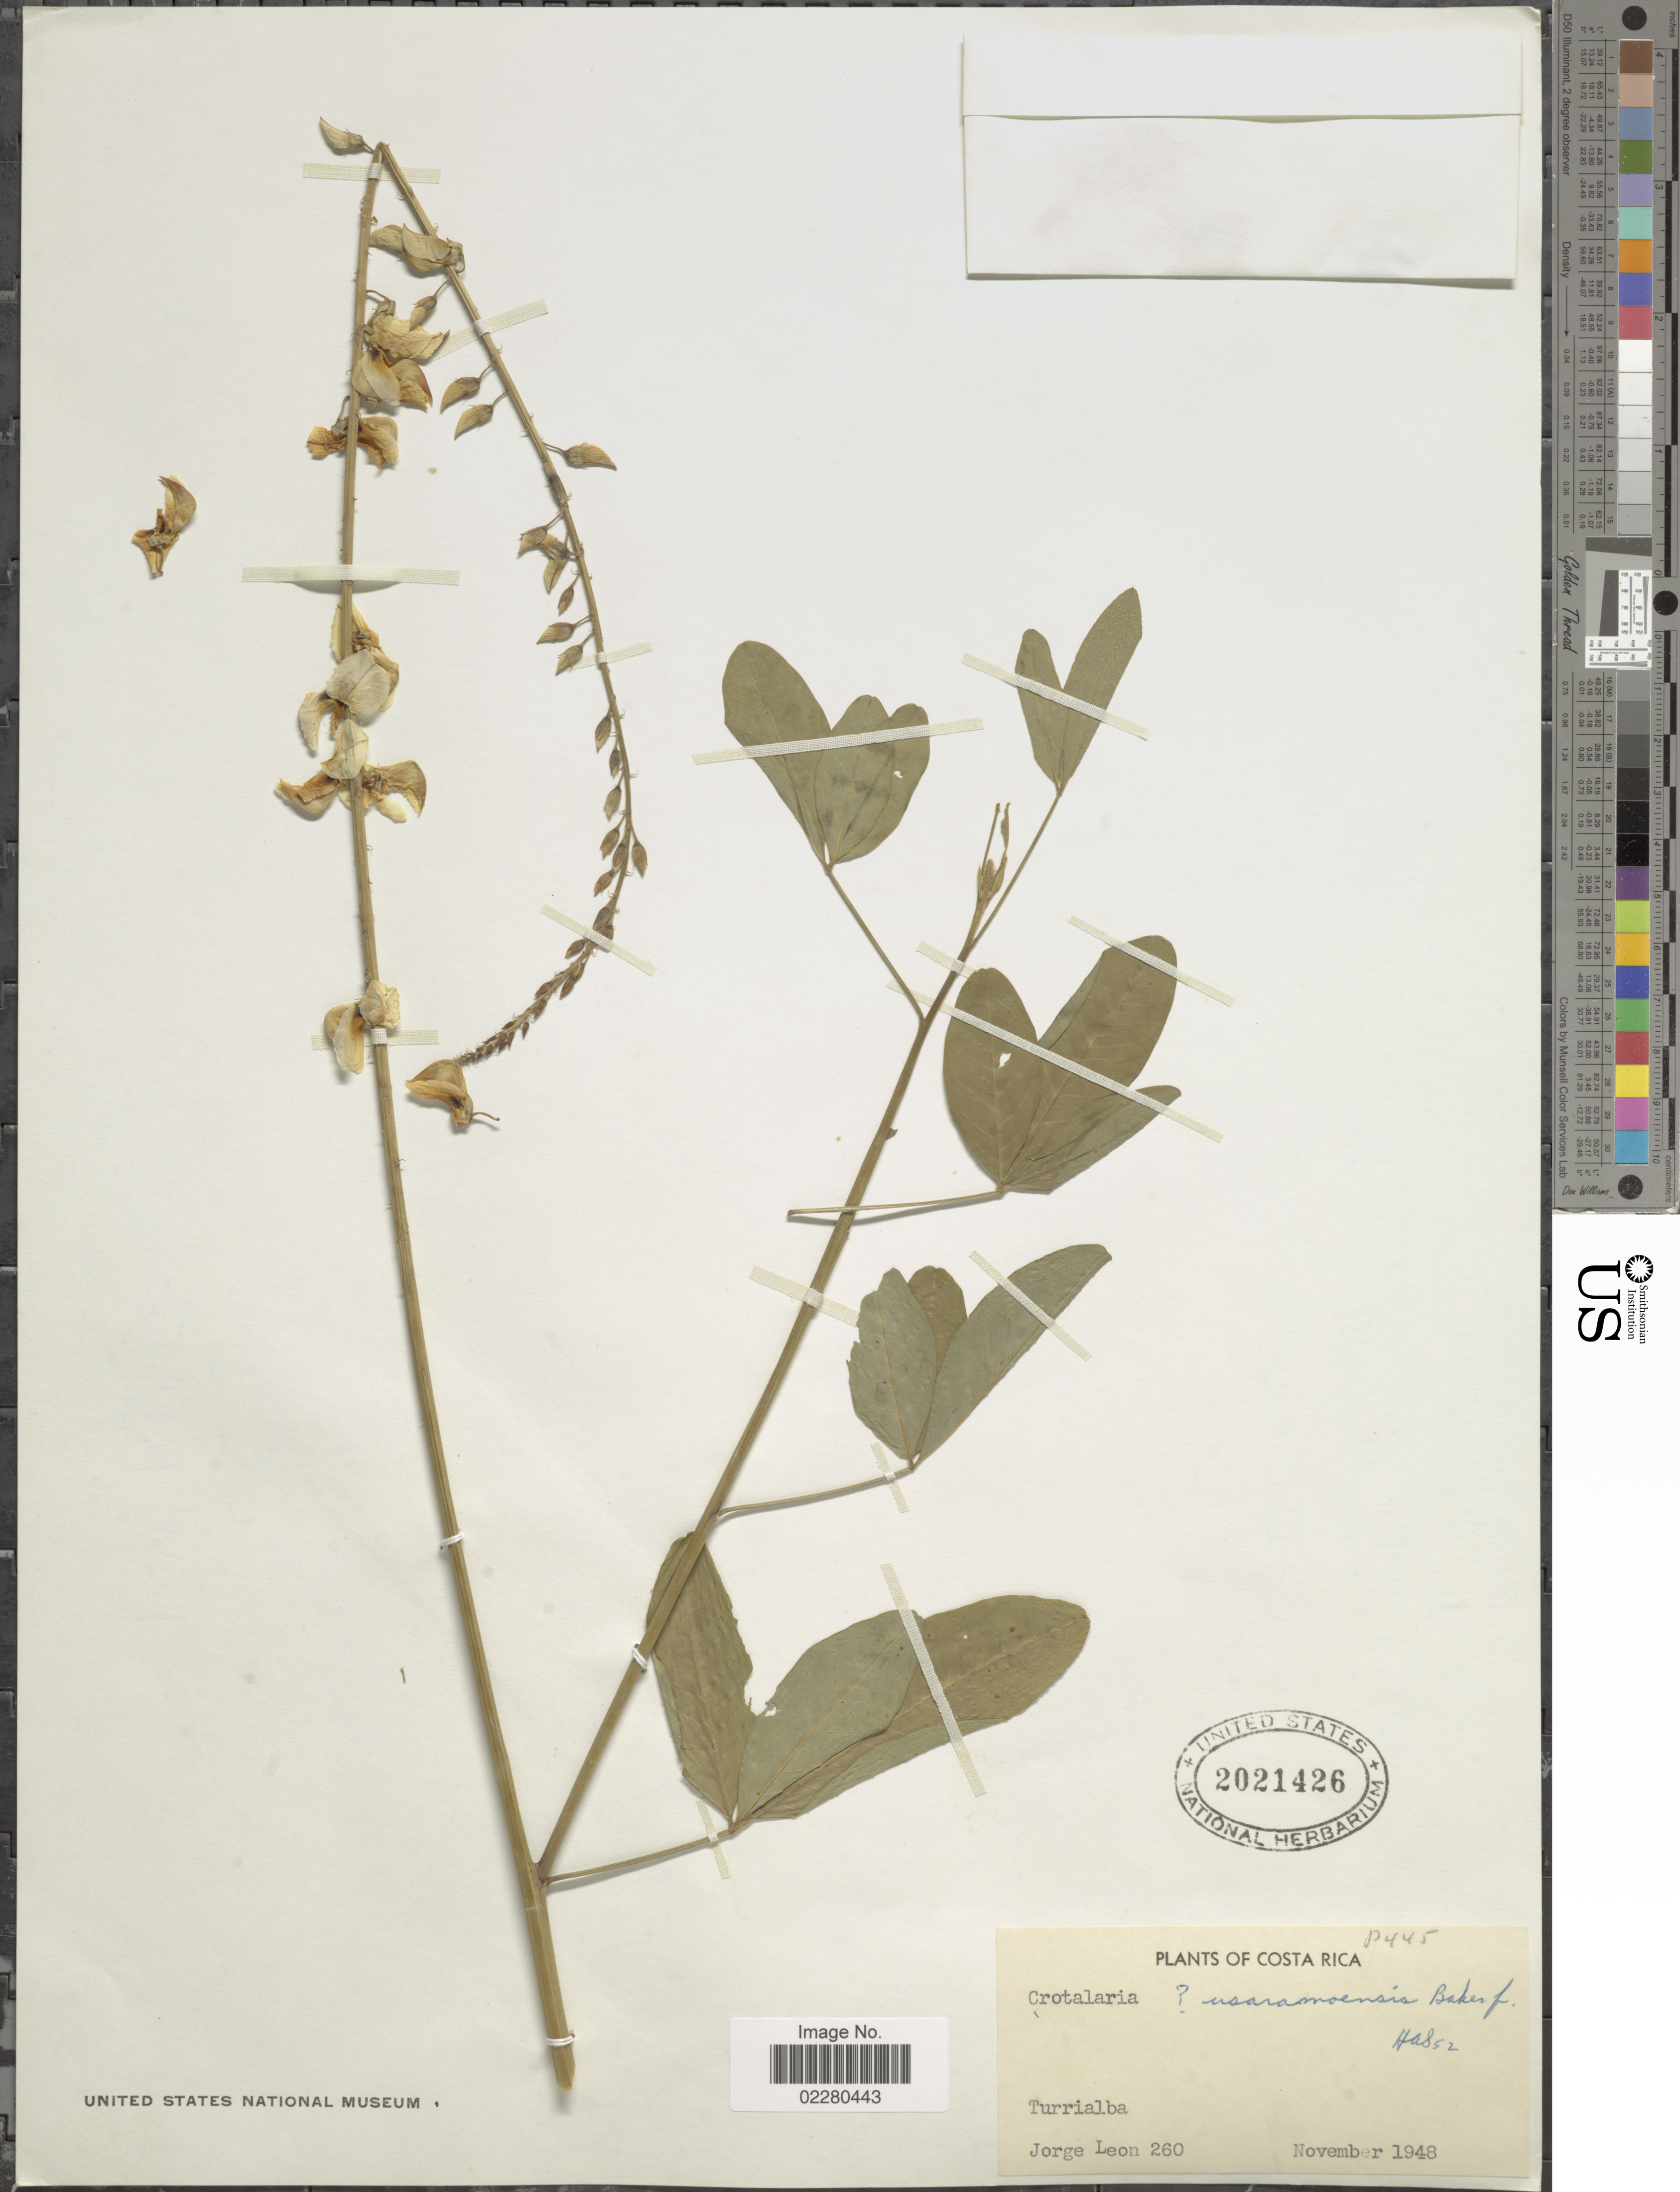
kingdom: Plantae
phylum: Tracheophyta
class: Magnoliopsida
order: Fabales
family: Fabaceae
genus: Crotalaria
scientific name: Crotalaria zanzibarica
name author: Benth.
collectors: J. León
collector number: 260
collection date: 1948-11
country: Costa Rica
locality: Turrialba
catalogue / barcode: US 2021426